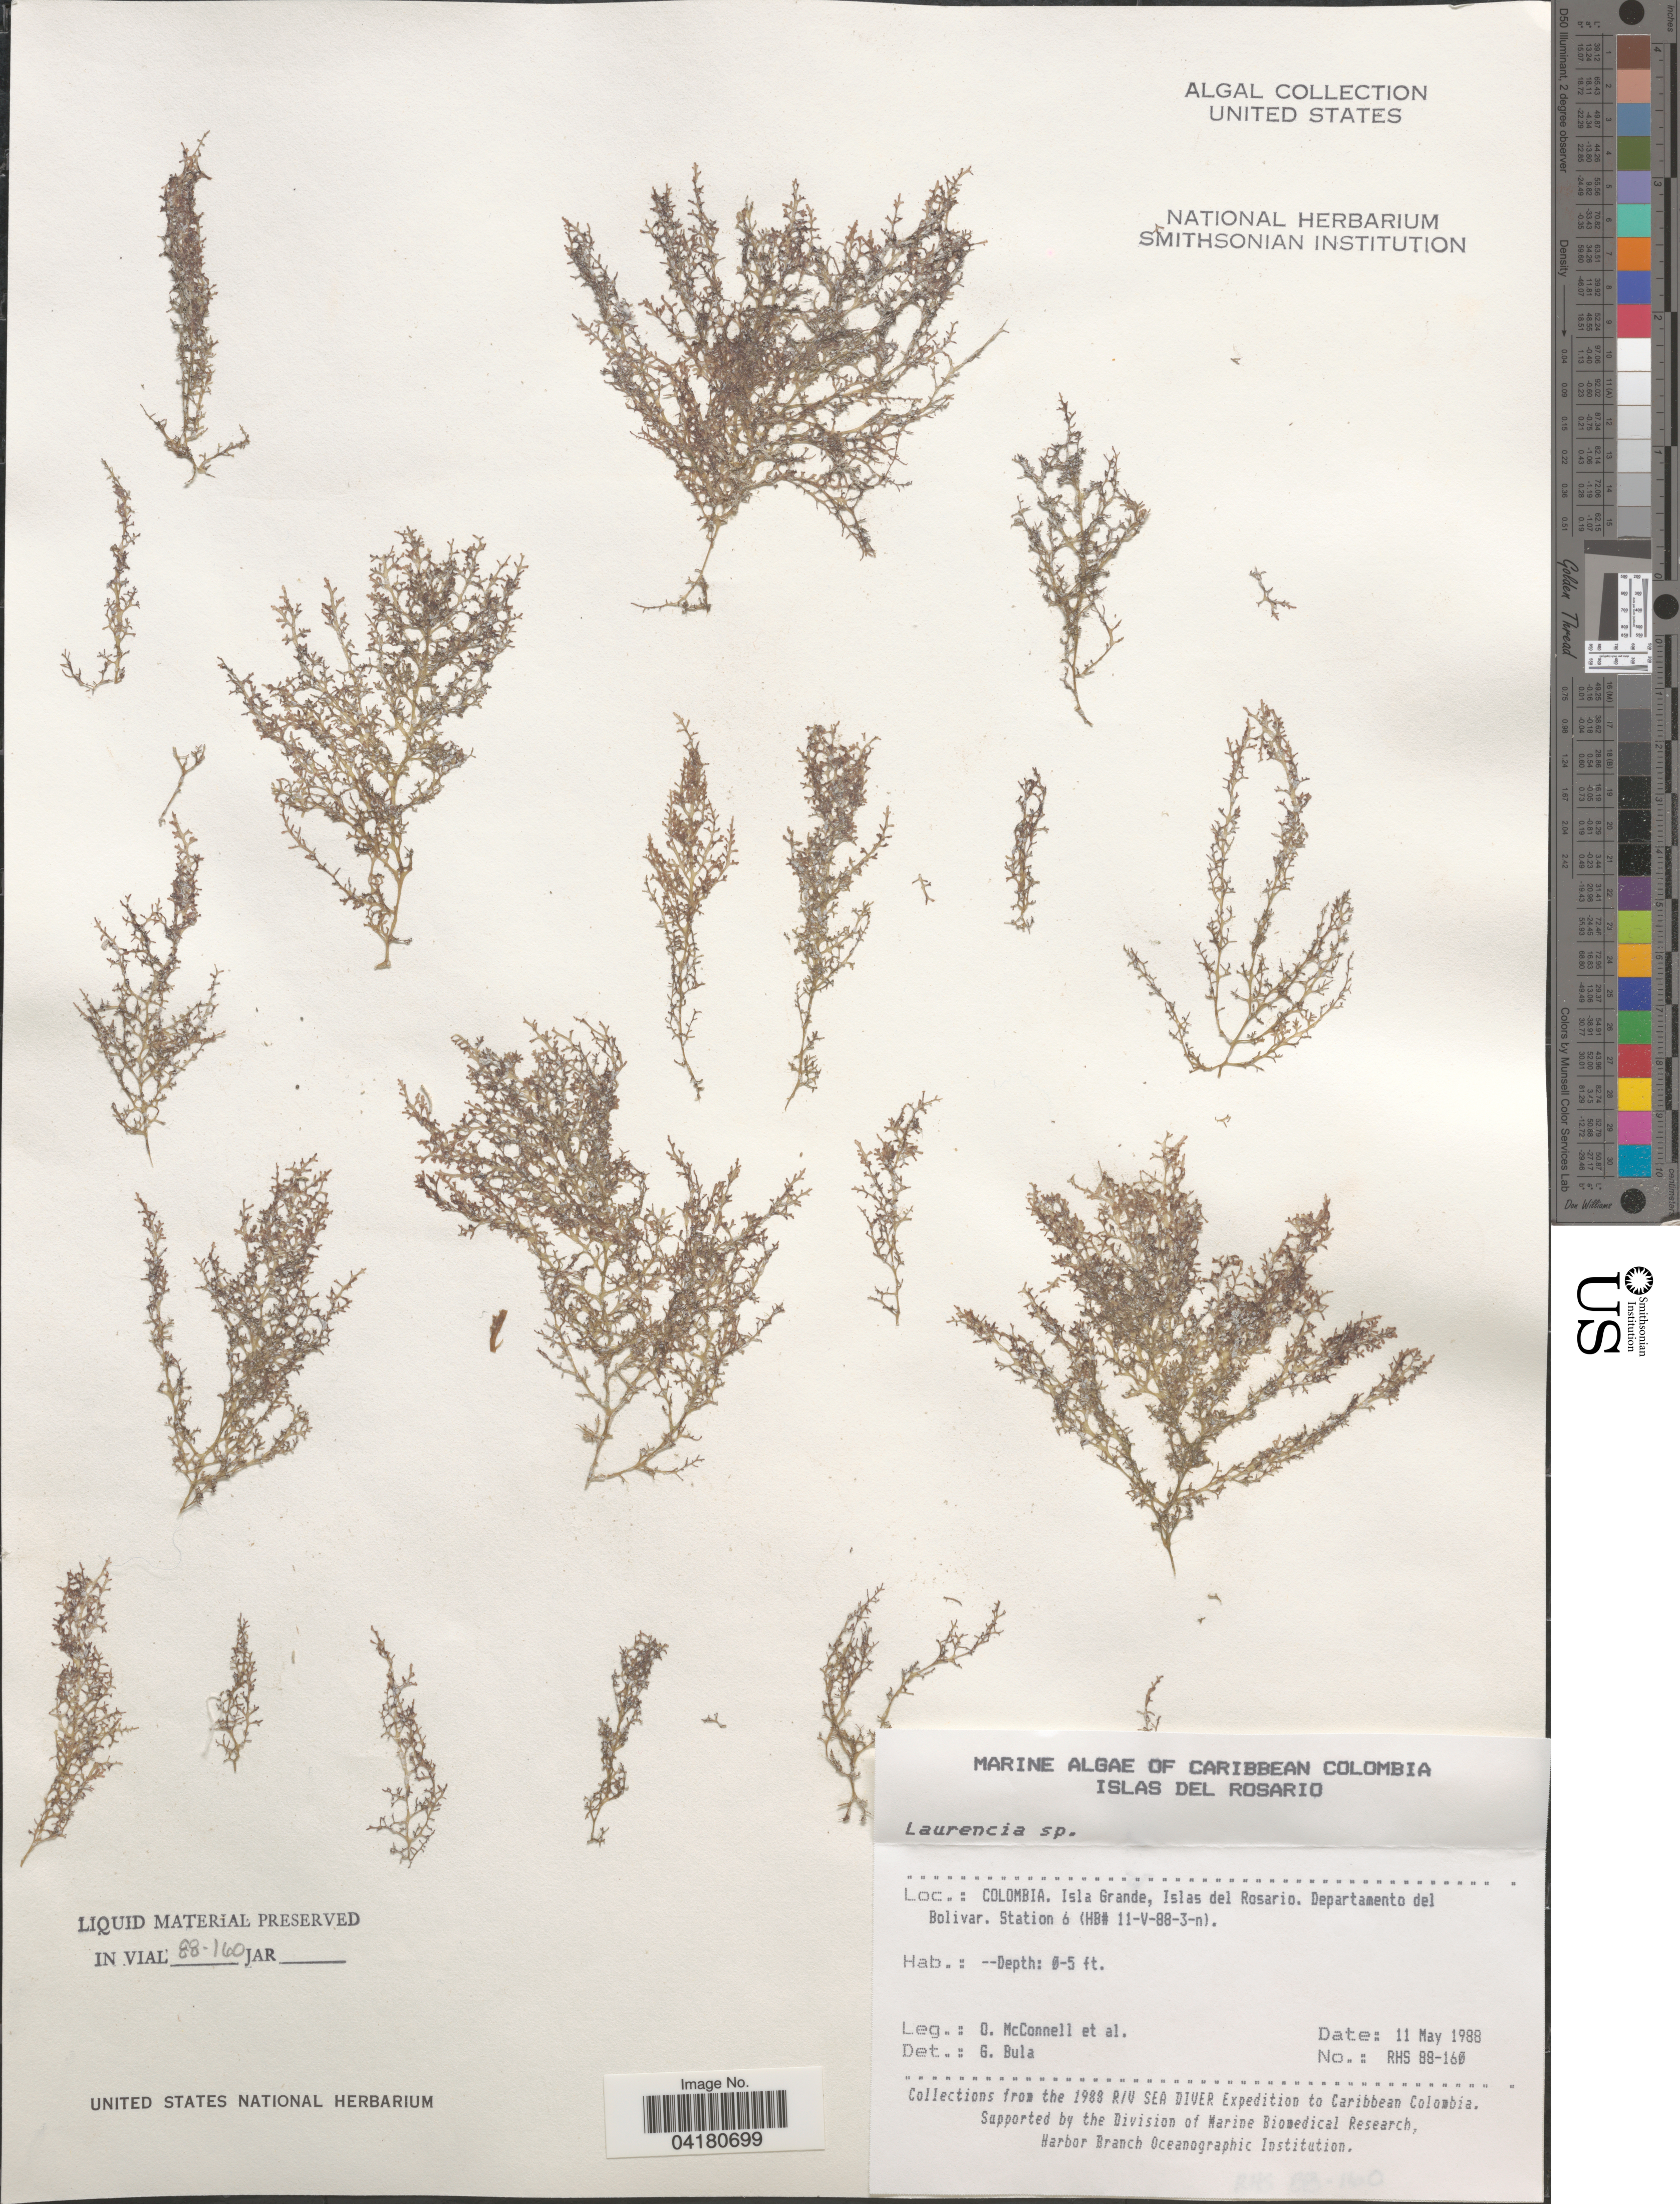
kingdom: Plantae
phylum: Rhodophyta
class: Florideophyceae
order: Ceramiales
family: Rhodomelaceae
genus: Laurencia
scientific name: Laurencia sp.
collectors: O. McConnell & et al.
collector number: RHS88-160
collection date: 1988-05-11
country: Colombia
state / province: Bolívar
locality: Caribbean Colombia. Isla Grande, Islas del Rosario. Departamento del Bolivar. Station 6 (HB# 11-V-88-3-n). The 1988 R/V Sea Diver Expedition to Caribbean Colombia.